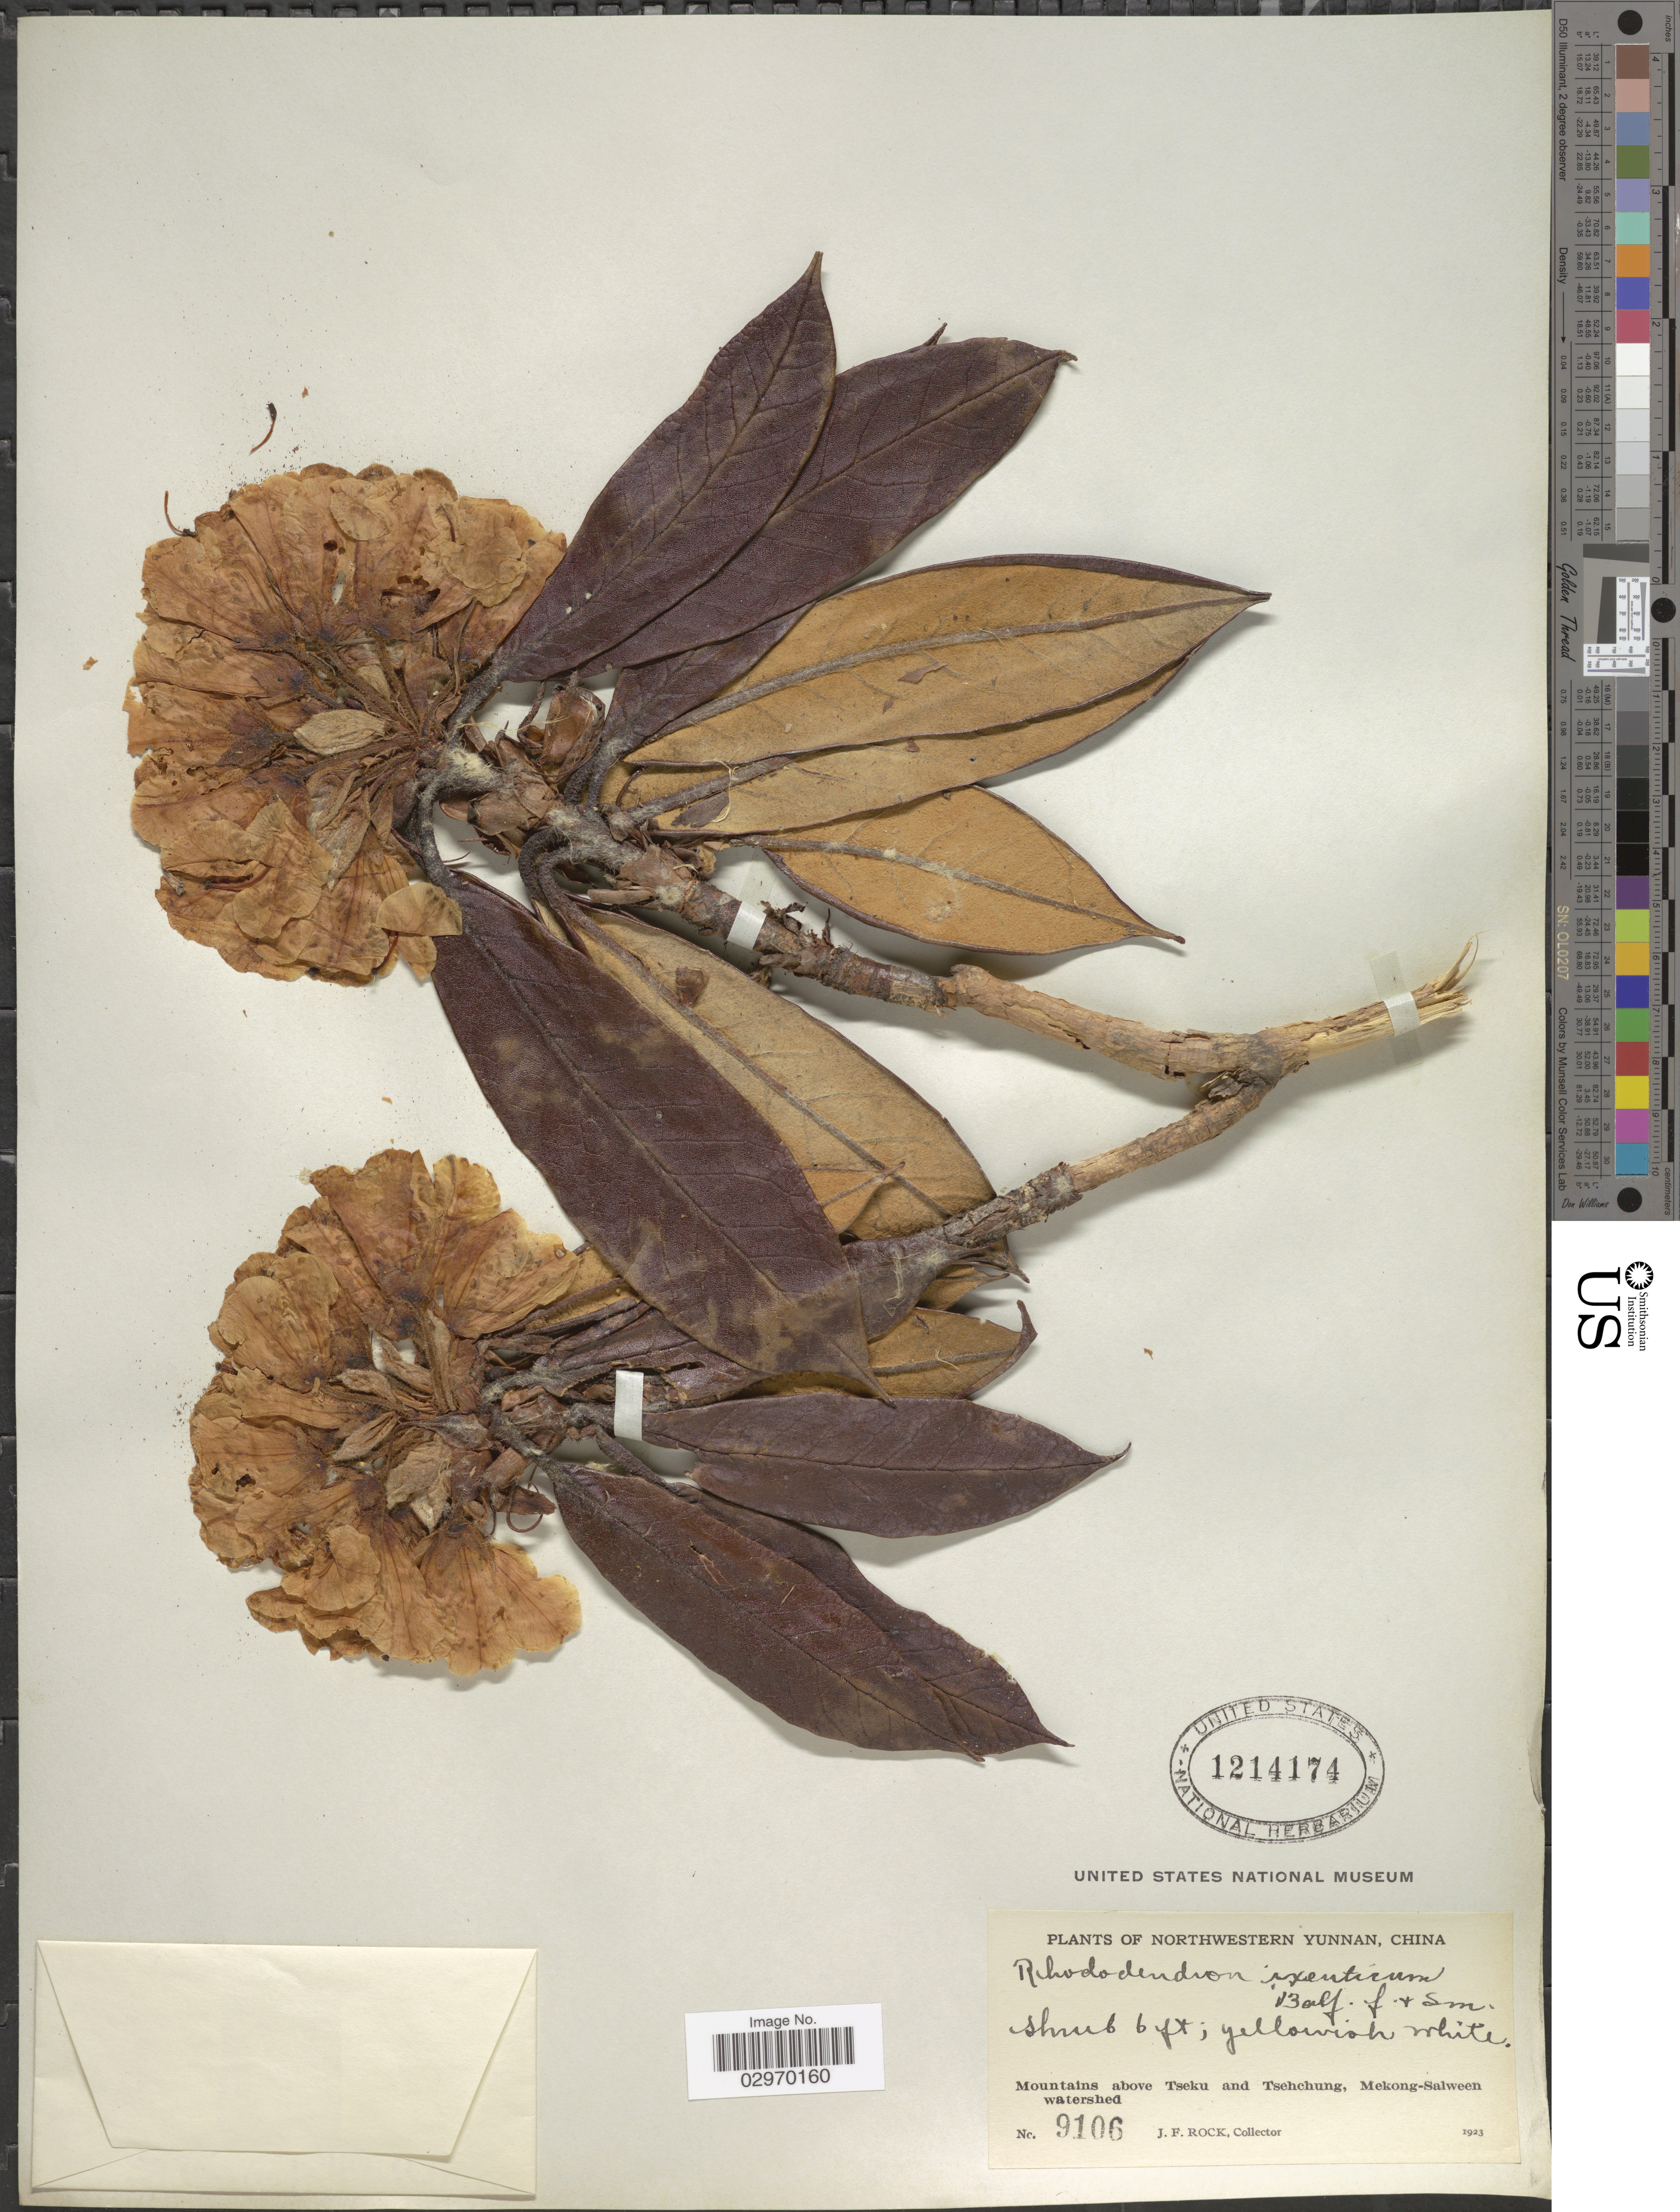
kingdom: Plantae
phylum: Tracheophyta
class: Magnoliopsida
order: Ericales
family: Ericaceae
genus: Rhododendron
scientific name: Rhododendron crinigerum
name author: Franch.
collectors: J. Rock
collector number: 9106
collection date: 1923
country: China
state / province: Yunnan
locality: Northwestern Yunnan. Mountains above Tseku and Tsehchung, Mekong-Salween watershed.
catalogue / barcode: US 1214174